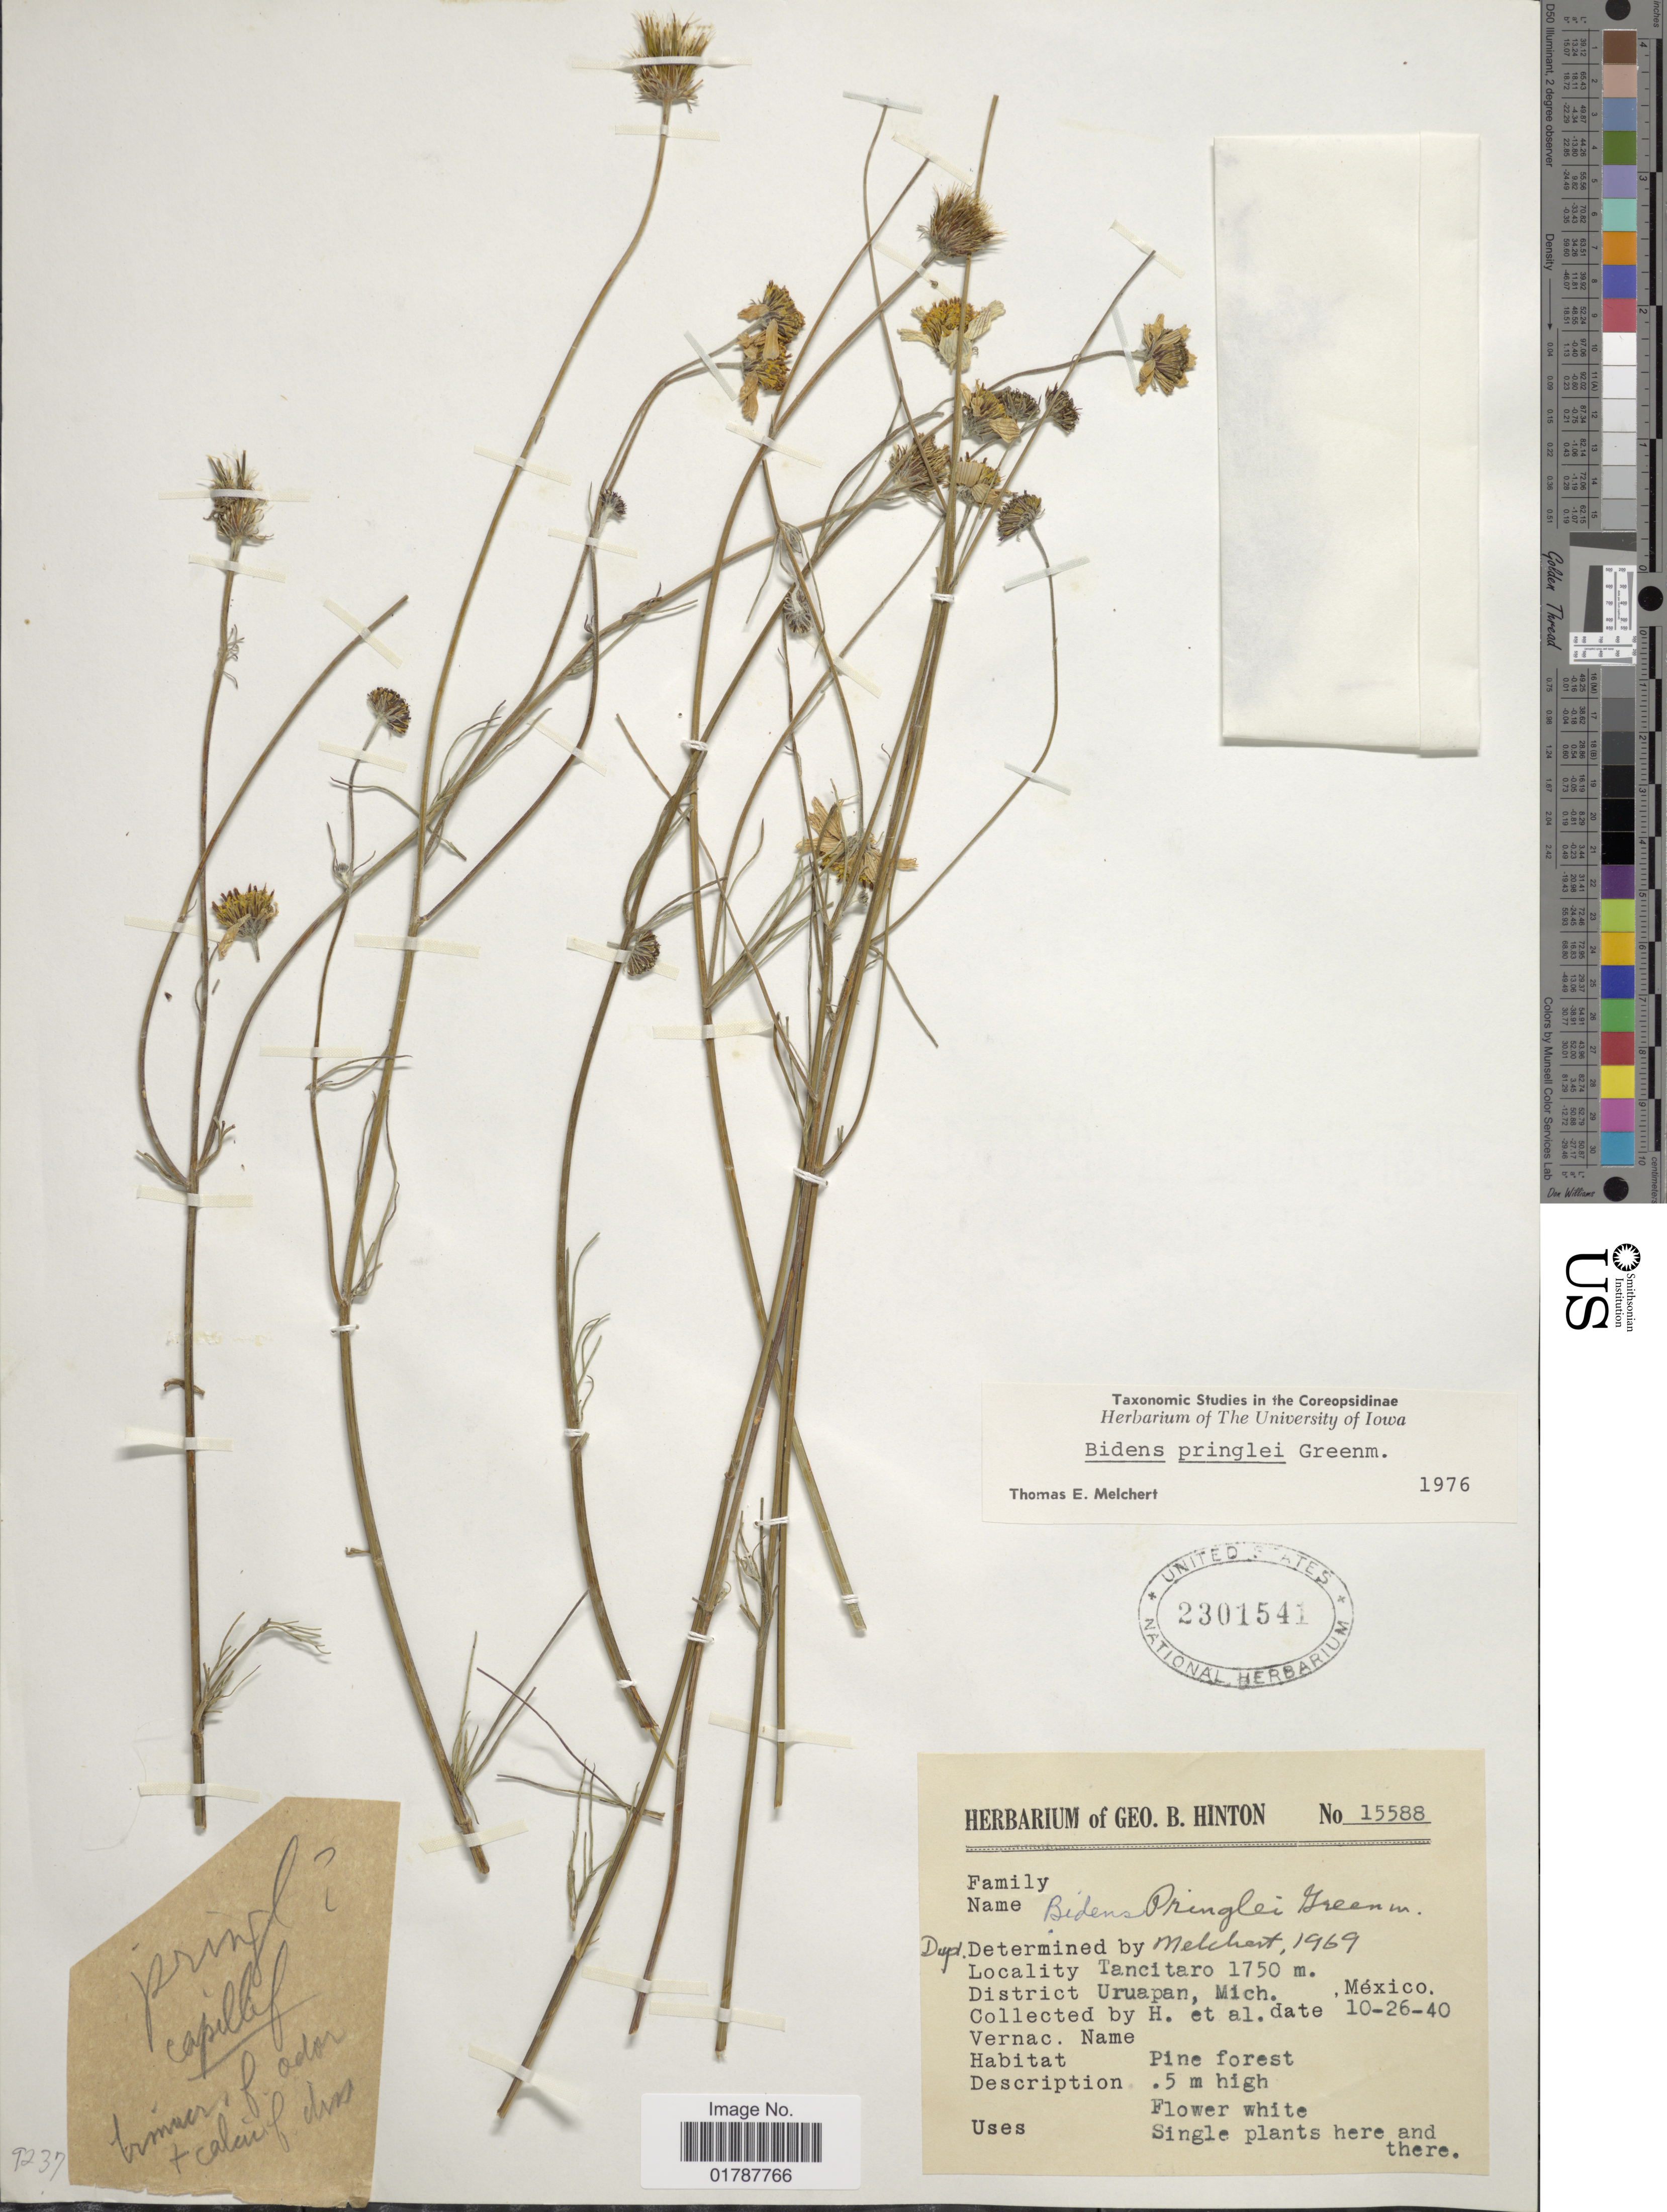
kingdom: Plantae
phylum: Tracheophyta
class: Magnoliopsida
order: Asterales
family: Asteraceae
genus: Bidens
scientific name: Bidens pringlei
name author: Greenm.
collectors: G. B. Hinton & et al.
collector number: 15588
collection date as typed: Transcribed d/m/y: 26/10/40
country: Mexico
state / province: Michoacán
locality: Tancitaro, District Uruapan, Mich., Mexico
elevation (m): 1750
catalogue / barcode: US 2301541